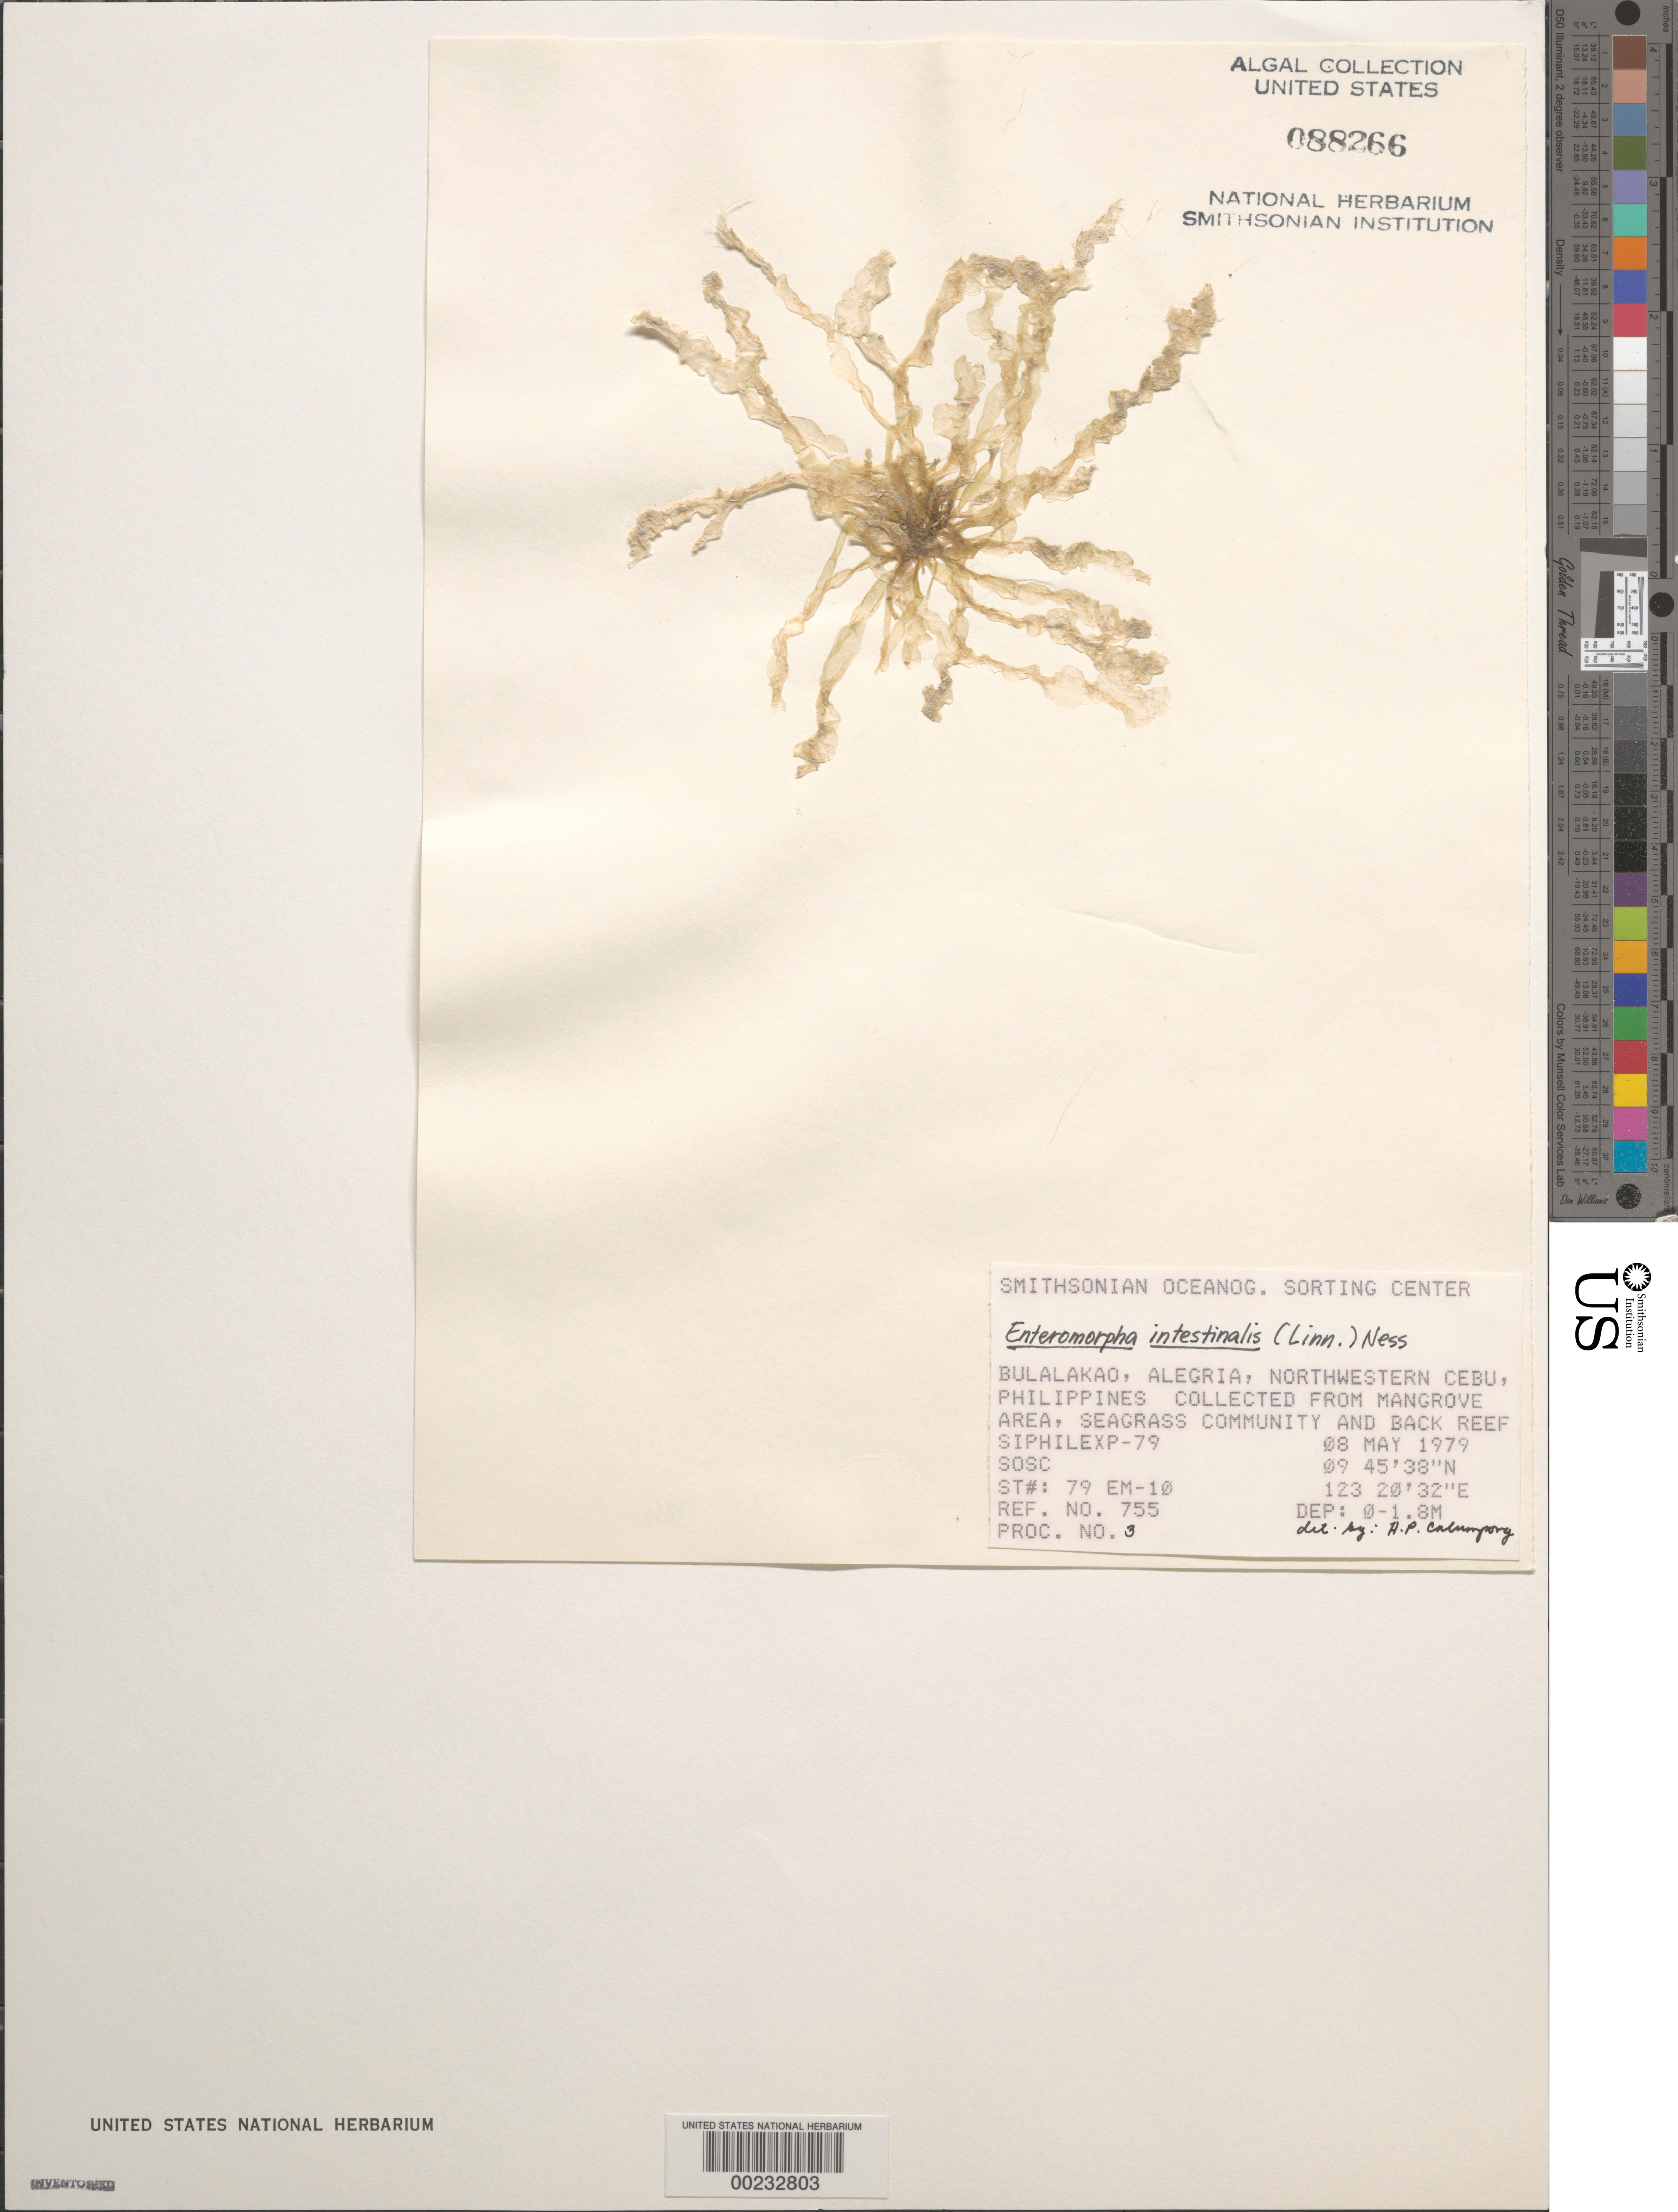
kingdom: Plantae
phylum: Chlorophyta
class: Ulvophyceae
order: Ulvales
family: Ulvaceae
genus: Ulva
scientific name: Ulva intestinalis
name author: L.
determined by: Algae name updating Project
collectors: SOSC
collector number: Station 79 Em-10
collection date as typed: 08 May 1979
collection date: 1979-05-08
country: Philippines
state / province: Central Visayas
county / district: Cebu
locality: Bulalakao, alegria, cebu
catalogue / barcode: US 88266